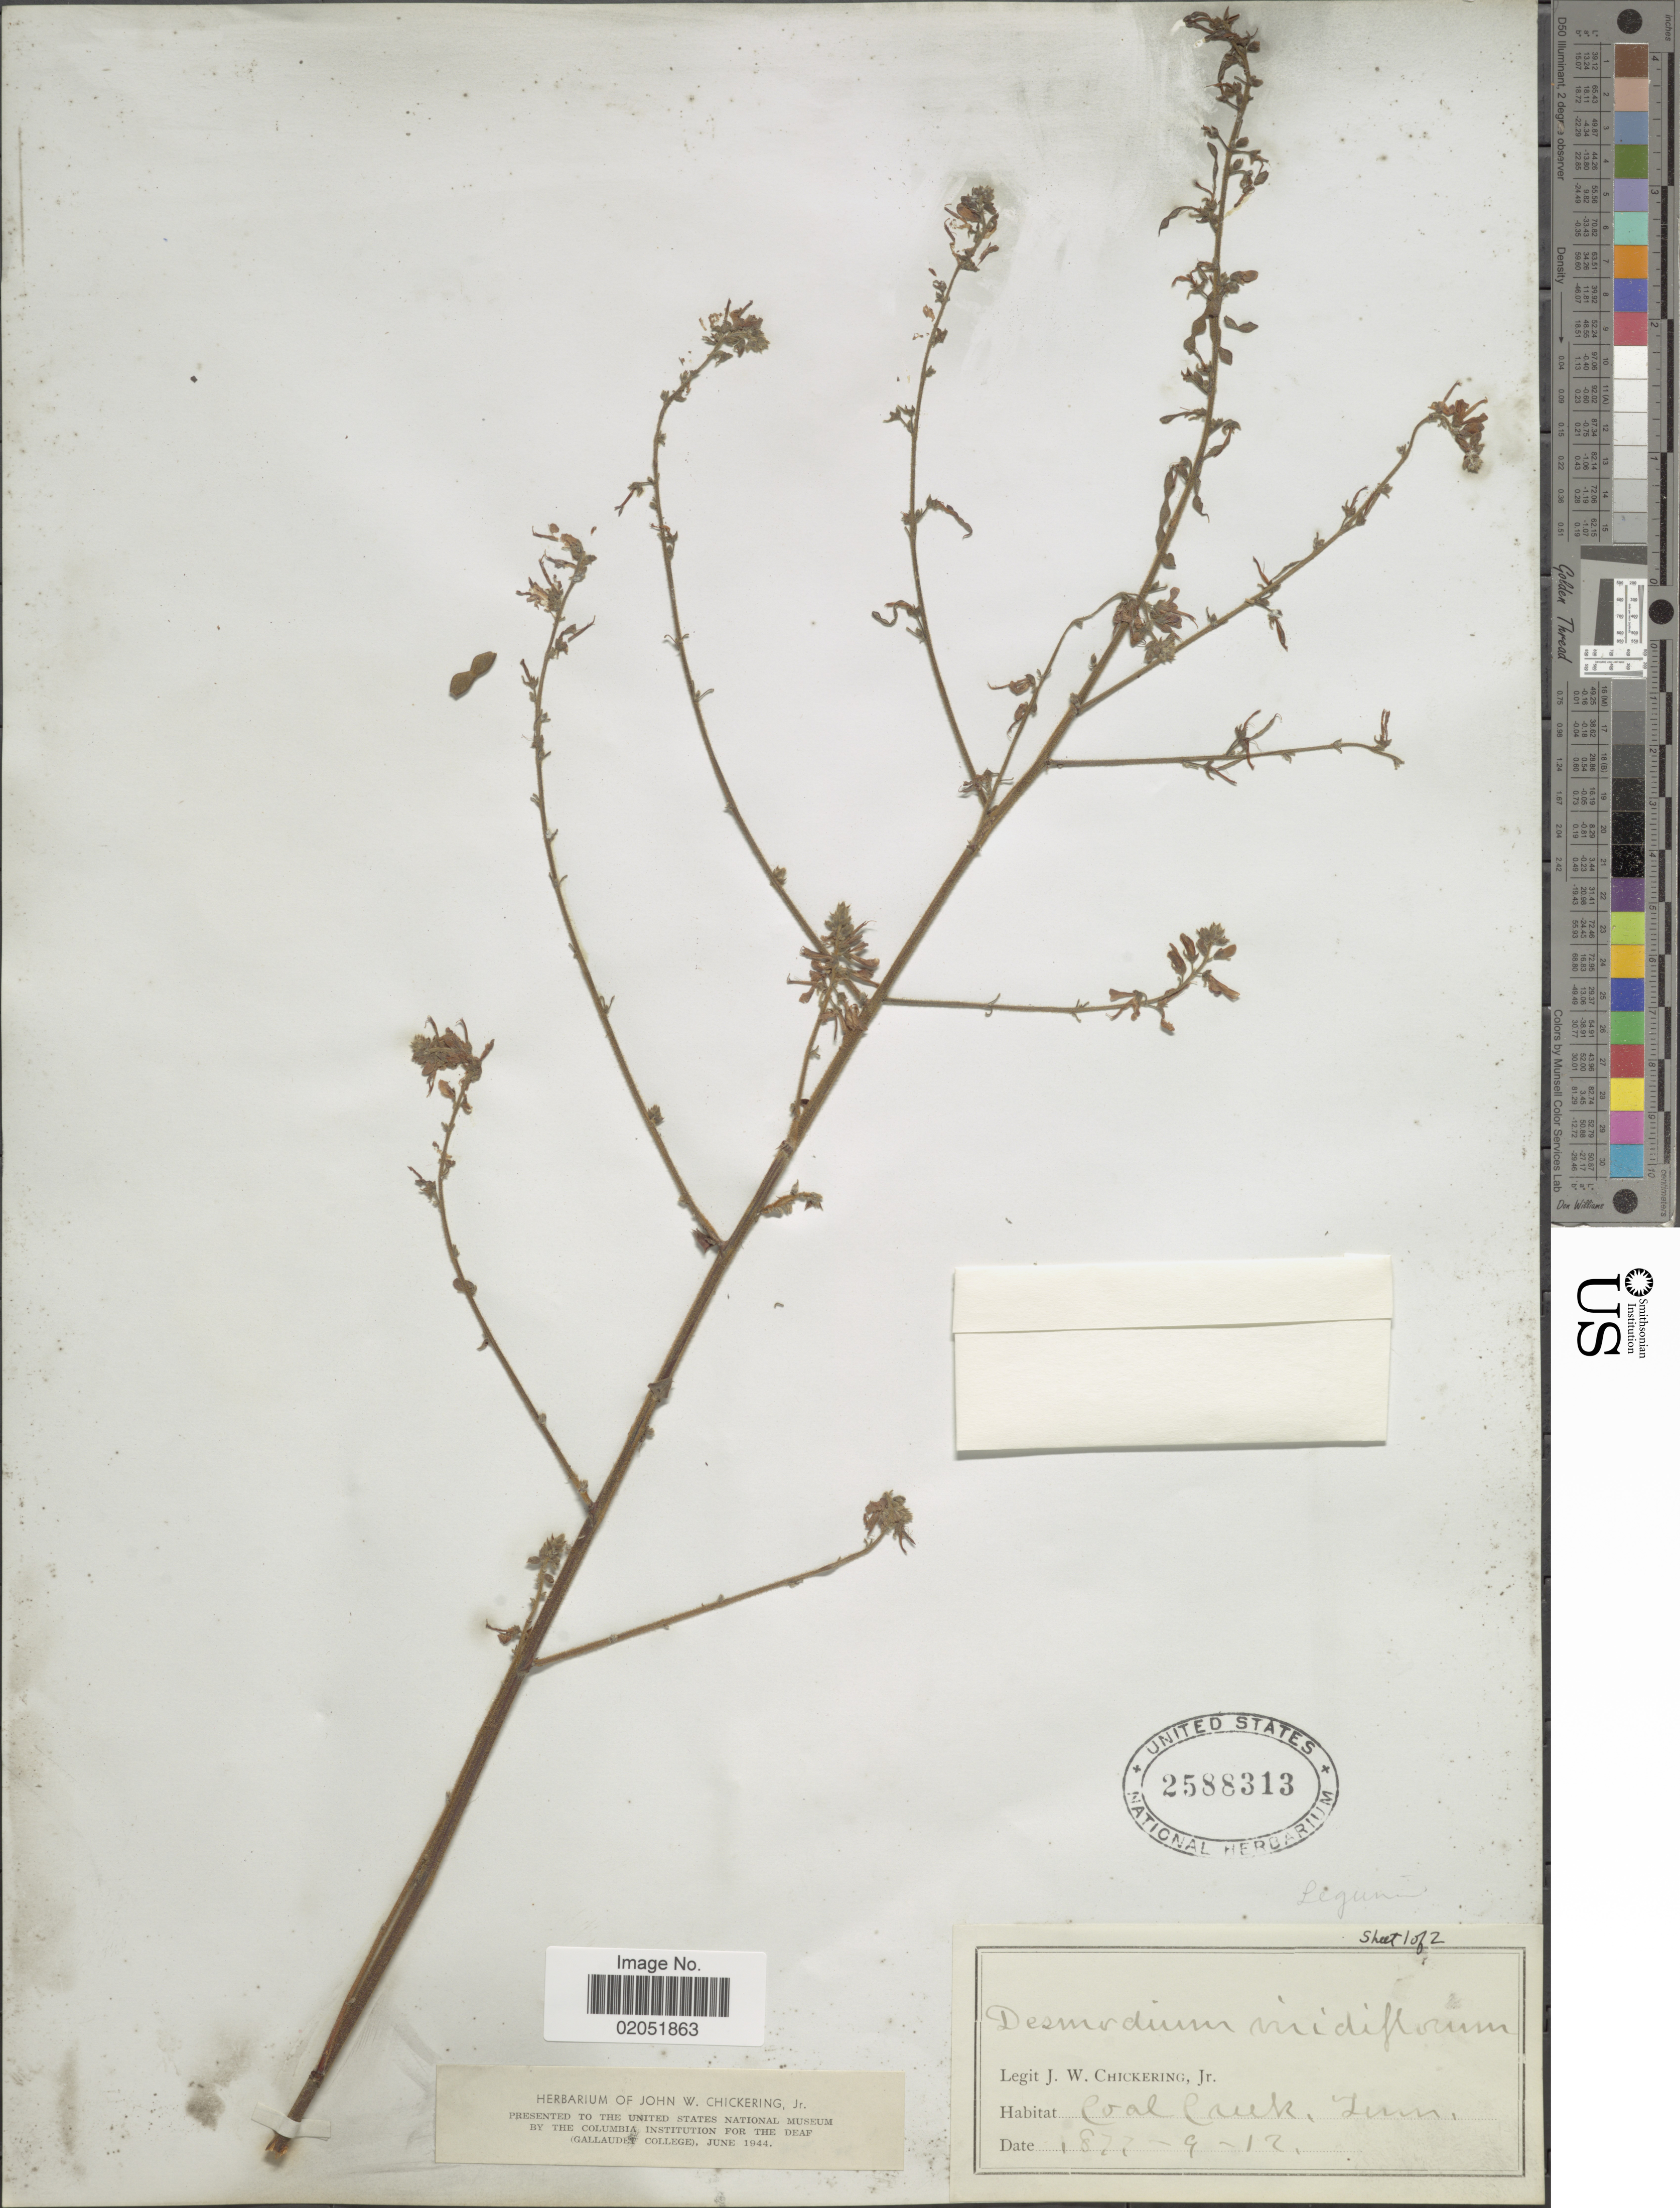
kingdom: Plantae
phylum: Tracheophyta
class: Magnoliopsida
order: Fabales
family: Fabaceae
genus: Desmodium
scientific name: Desmodium viridiflorum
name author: (L.) DC.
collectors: J. W. Chickering Jr.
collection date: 1872-09-12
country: United States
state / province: Tennessee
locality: Coal Creek, Tenn.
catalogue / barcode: US 2588313